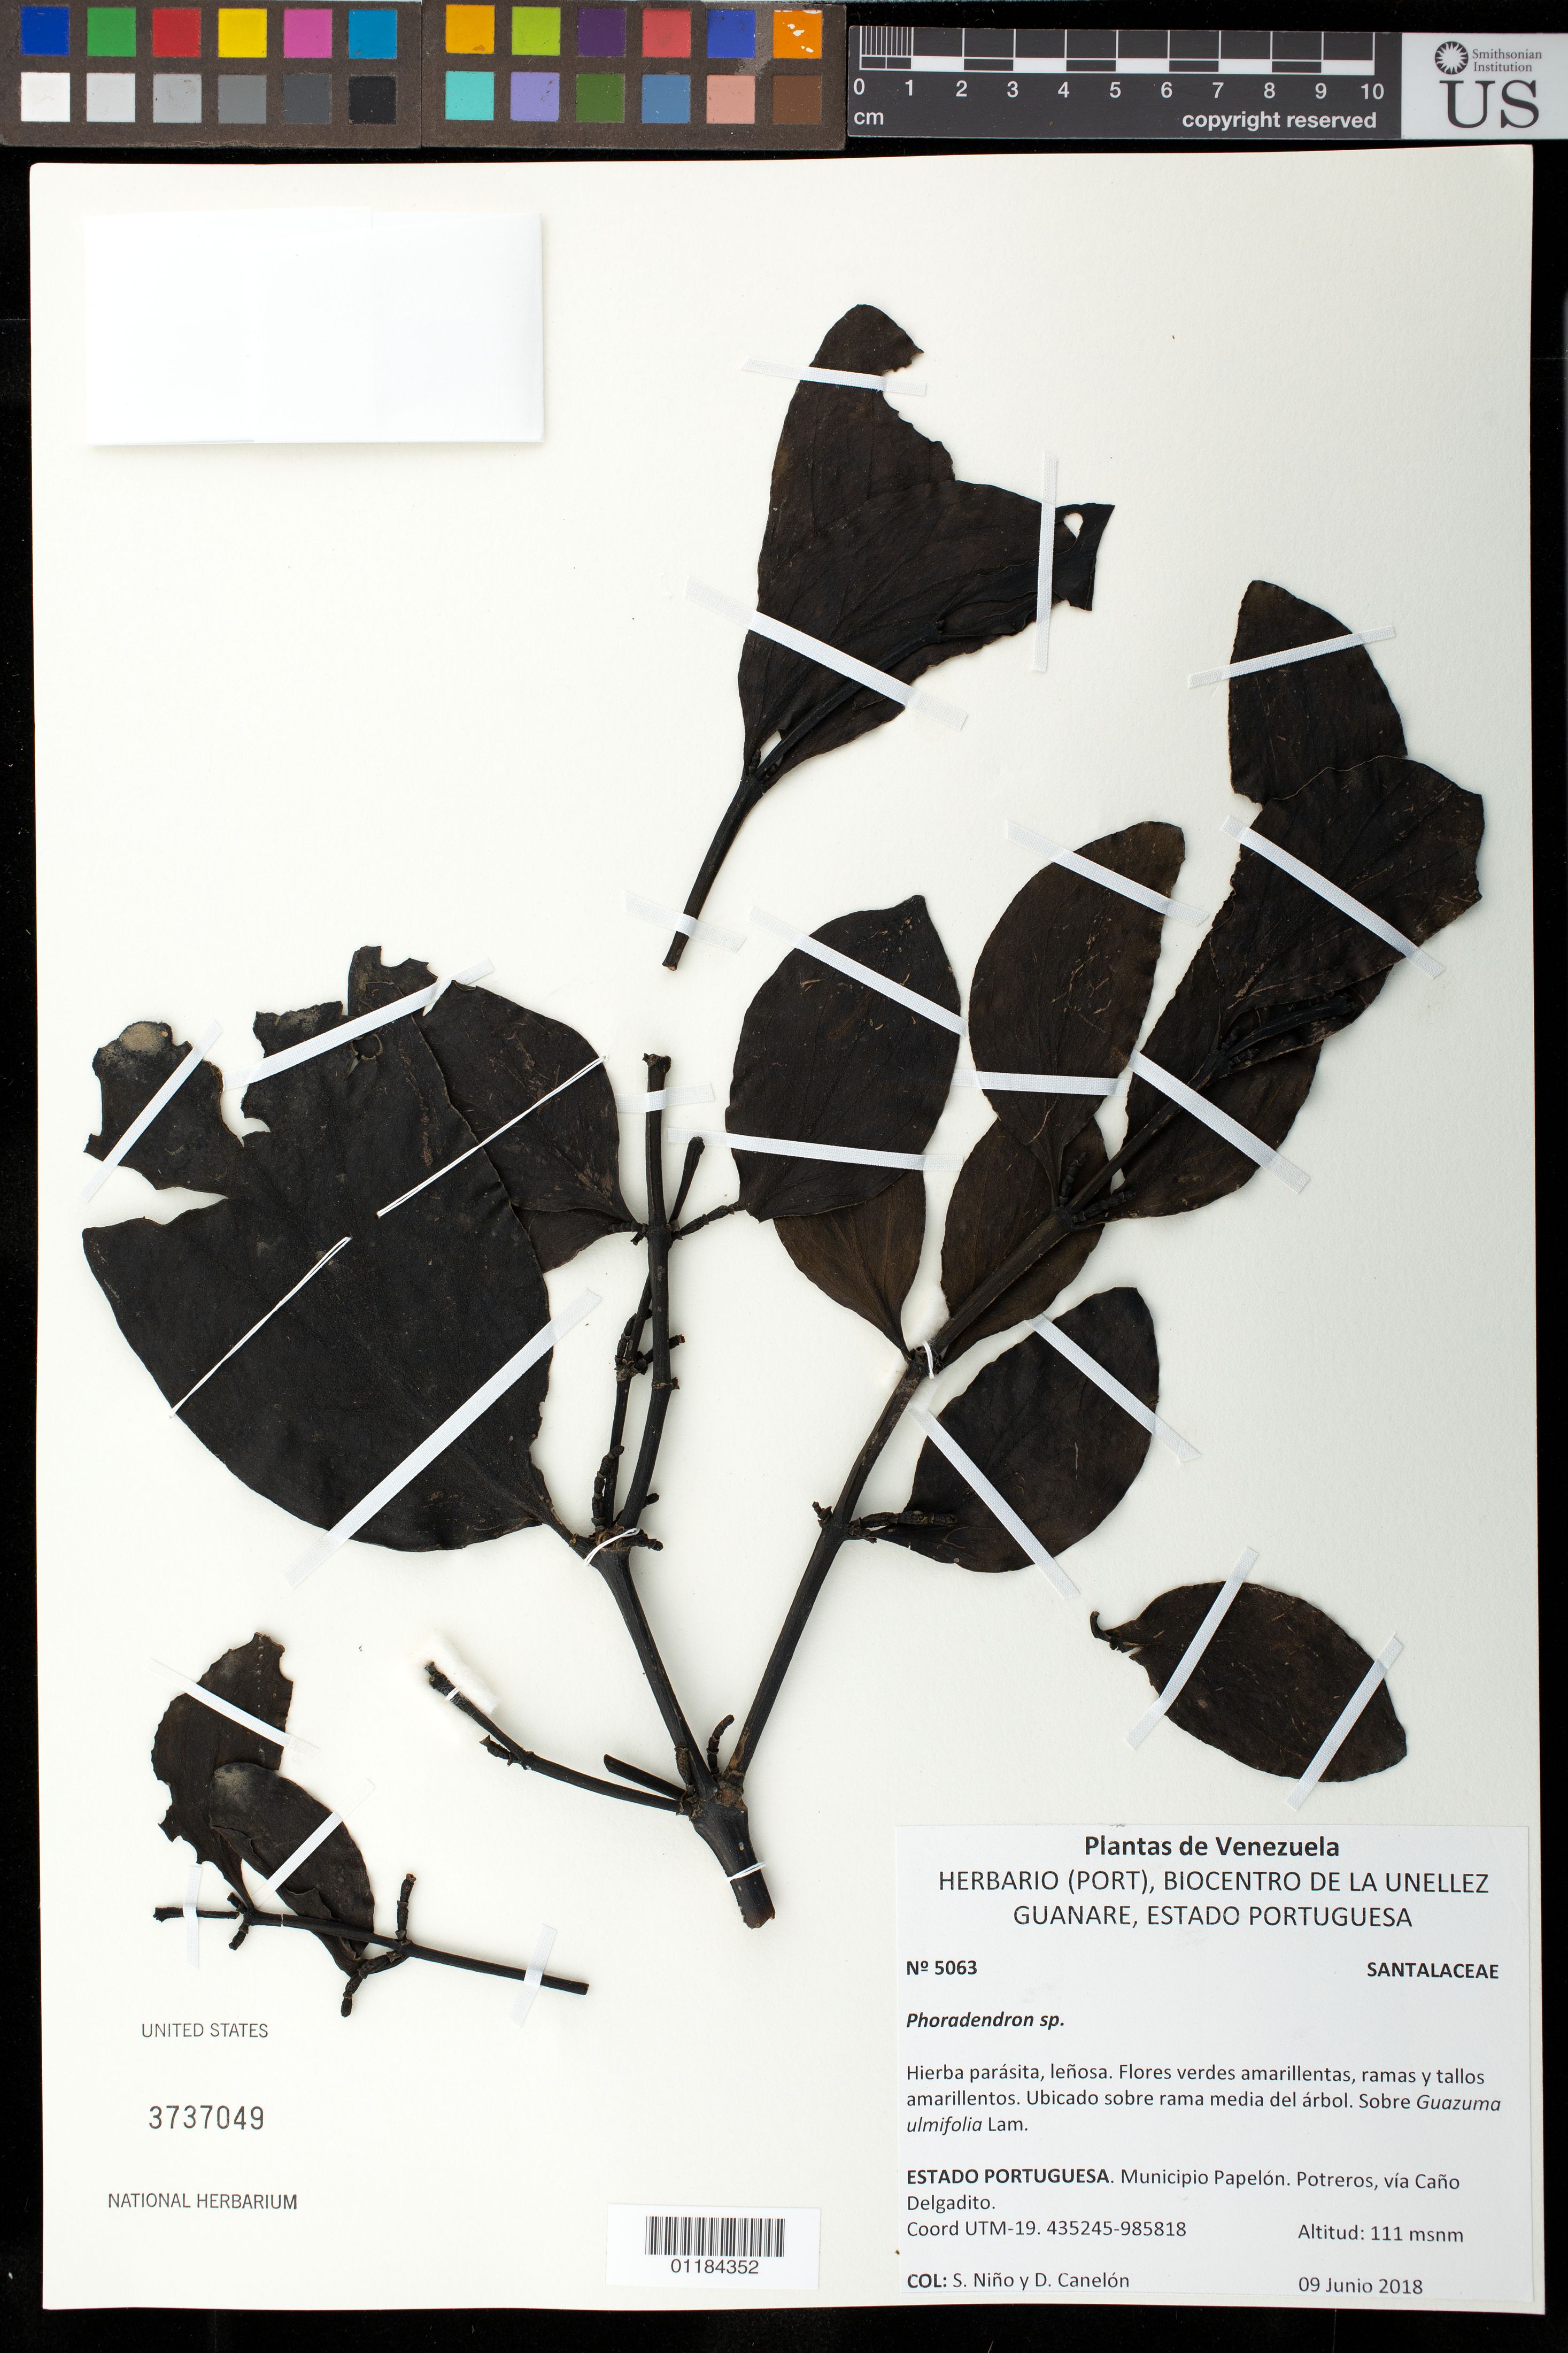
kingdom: Plantae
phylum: Tracheophyta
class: Magnoliopsida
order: Santalales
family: Viscaceae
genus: Phoradendron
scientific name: Phoradendron sp.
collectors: S. M. Niño & D. Canelón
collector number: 5063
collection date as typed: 09 Junio 2018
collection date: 2018-06-09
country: Venezuela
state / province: Portuguesa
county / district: Papelon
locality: Potreros, via Cano Delgadito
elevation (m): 111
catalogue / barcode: US 3737049